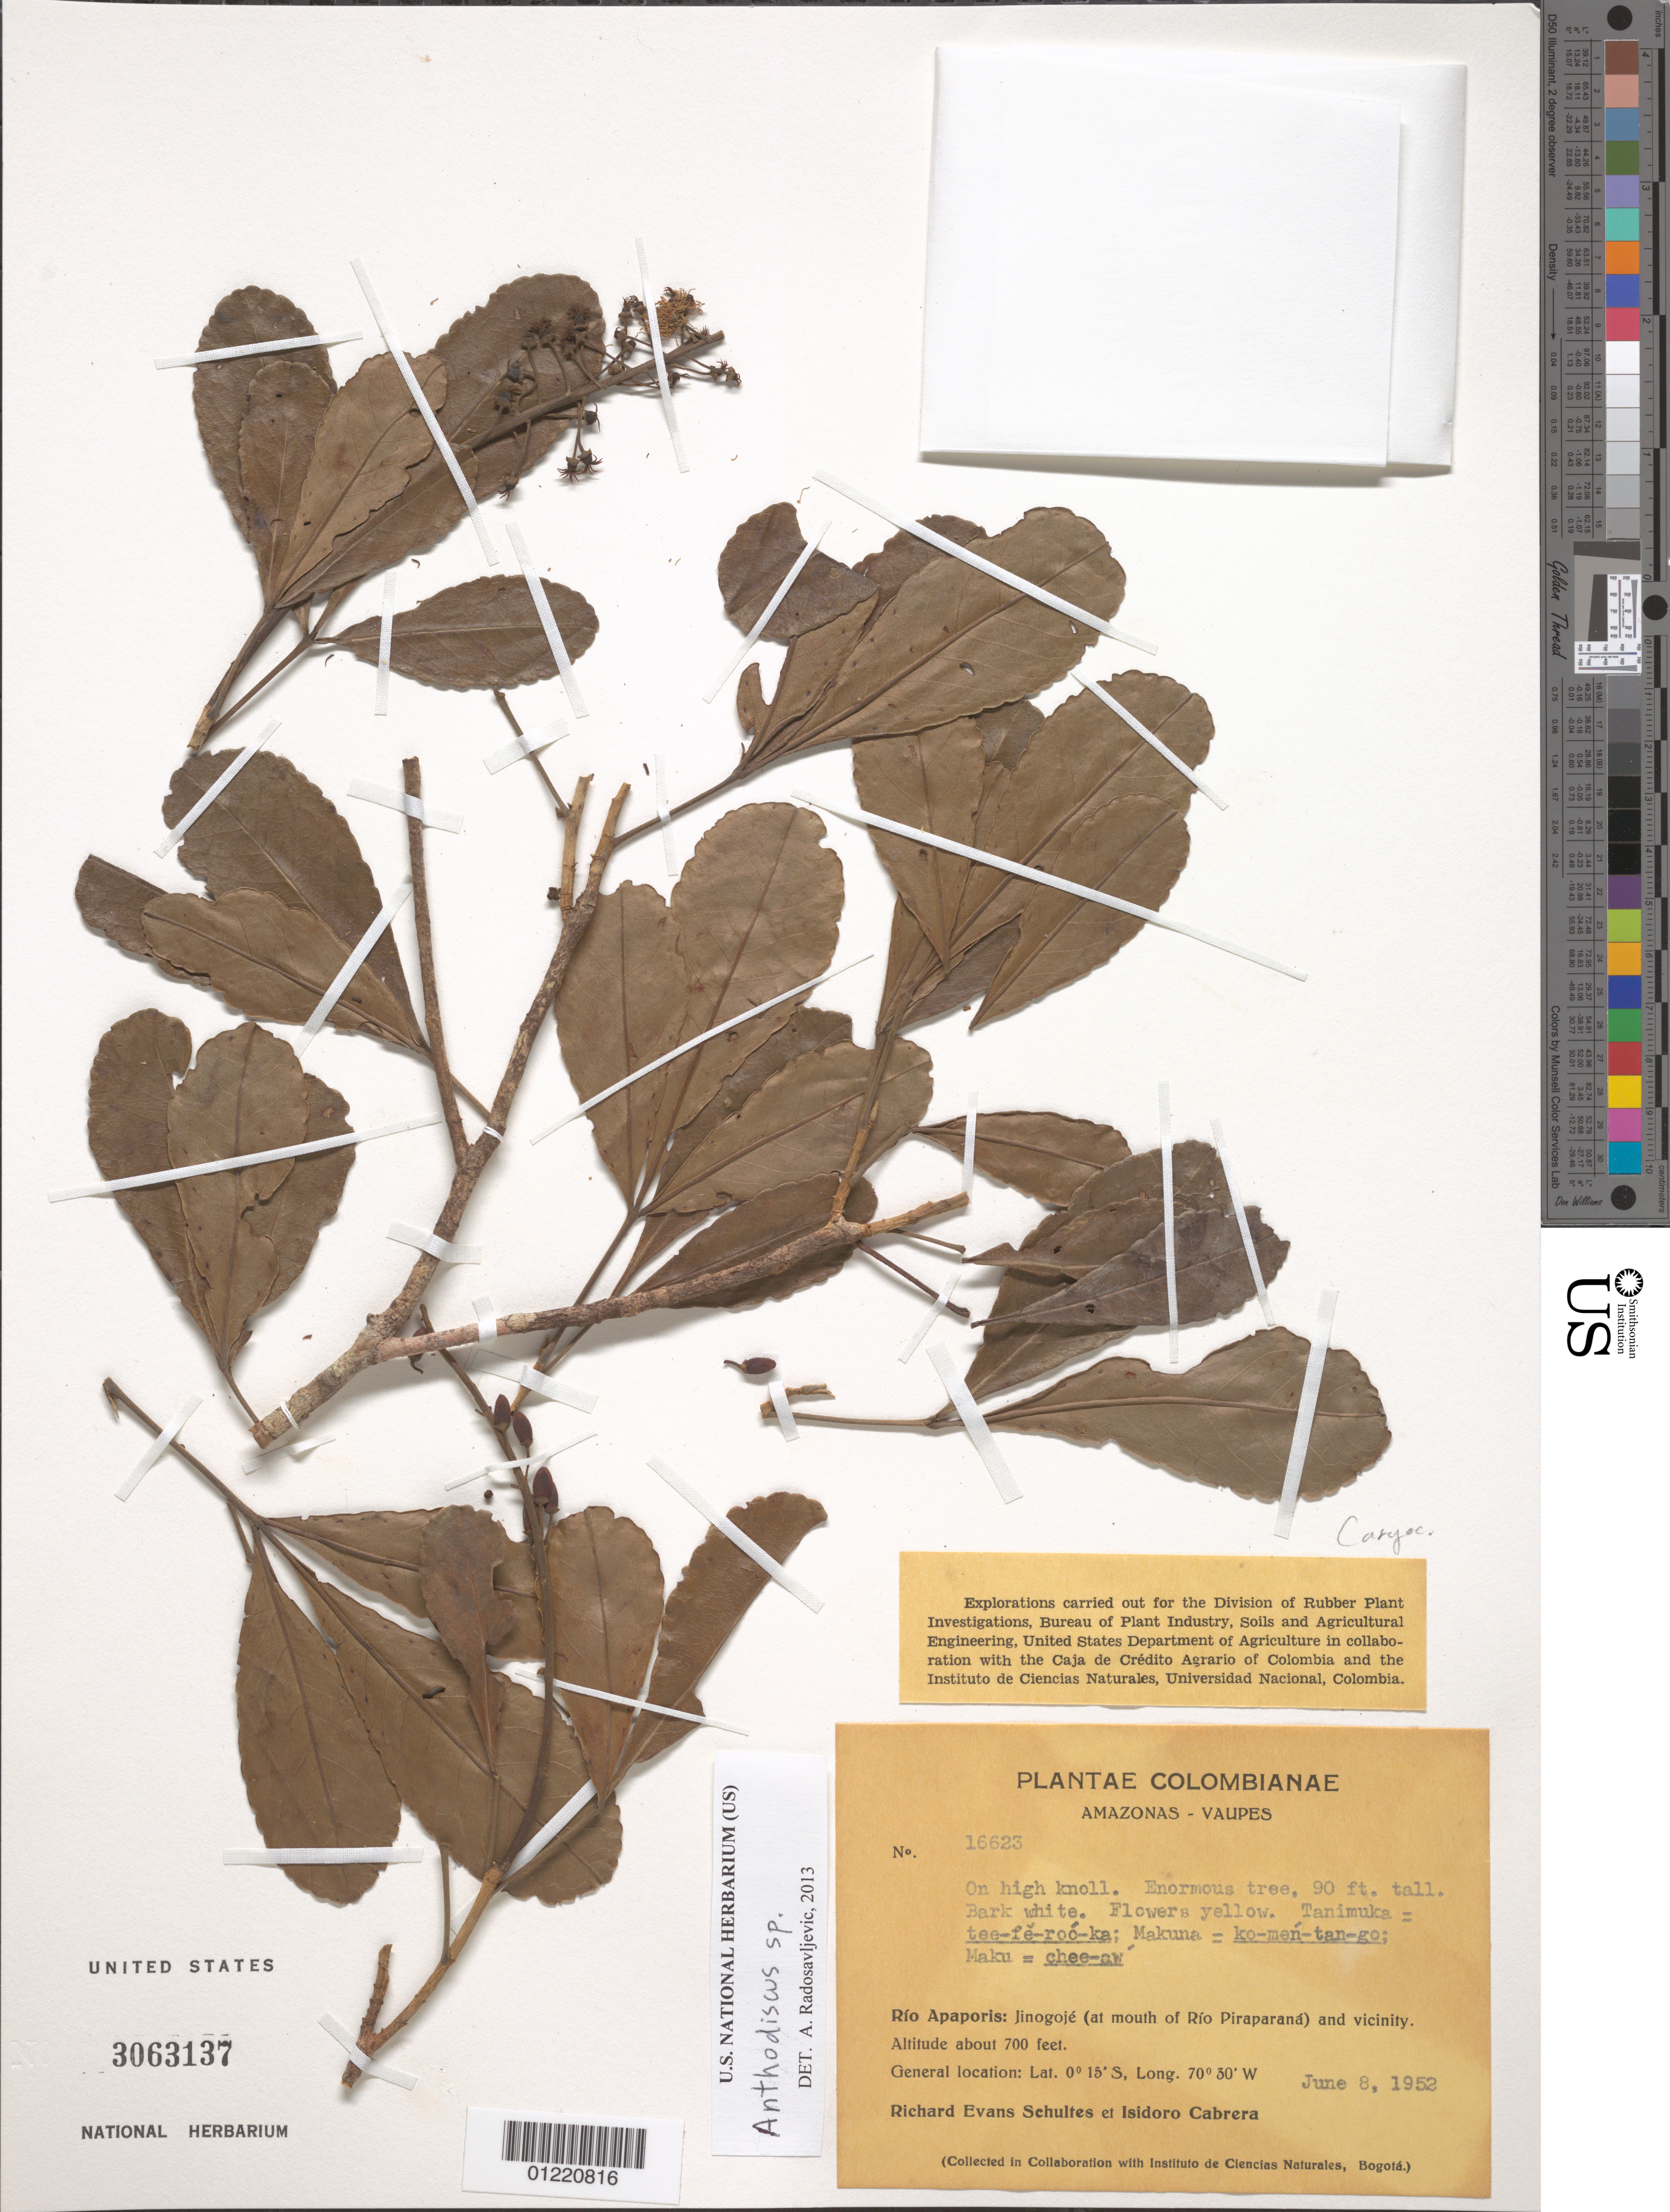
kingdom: Plantae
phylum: Tracheophyta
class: Magnoliopsida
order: Malpighiales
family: Caryocaraceae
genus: Anthodiscus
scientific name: Anthodiscus sp.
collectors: R. E. Schultes & I. Cabrera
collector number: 16623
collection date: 1952-06-08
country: Colombia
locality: Amazonas-Vaupes. Río Apaporis: Jinogojé (at mouth of Río Piraparaná) and vicinity.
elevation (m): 213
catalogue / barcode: US 3063137